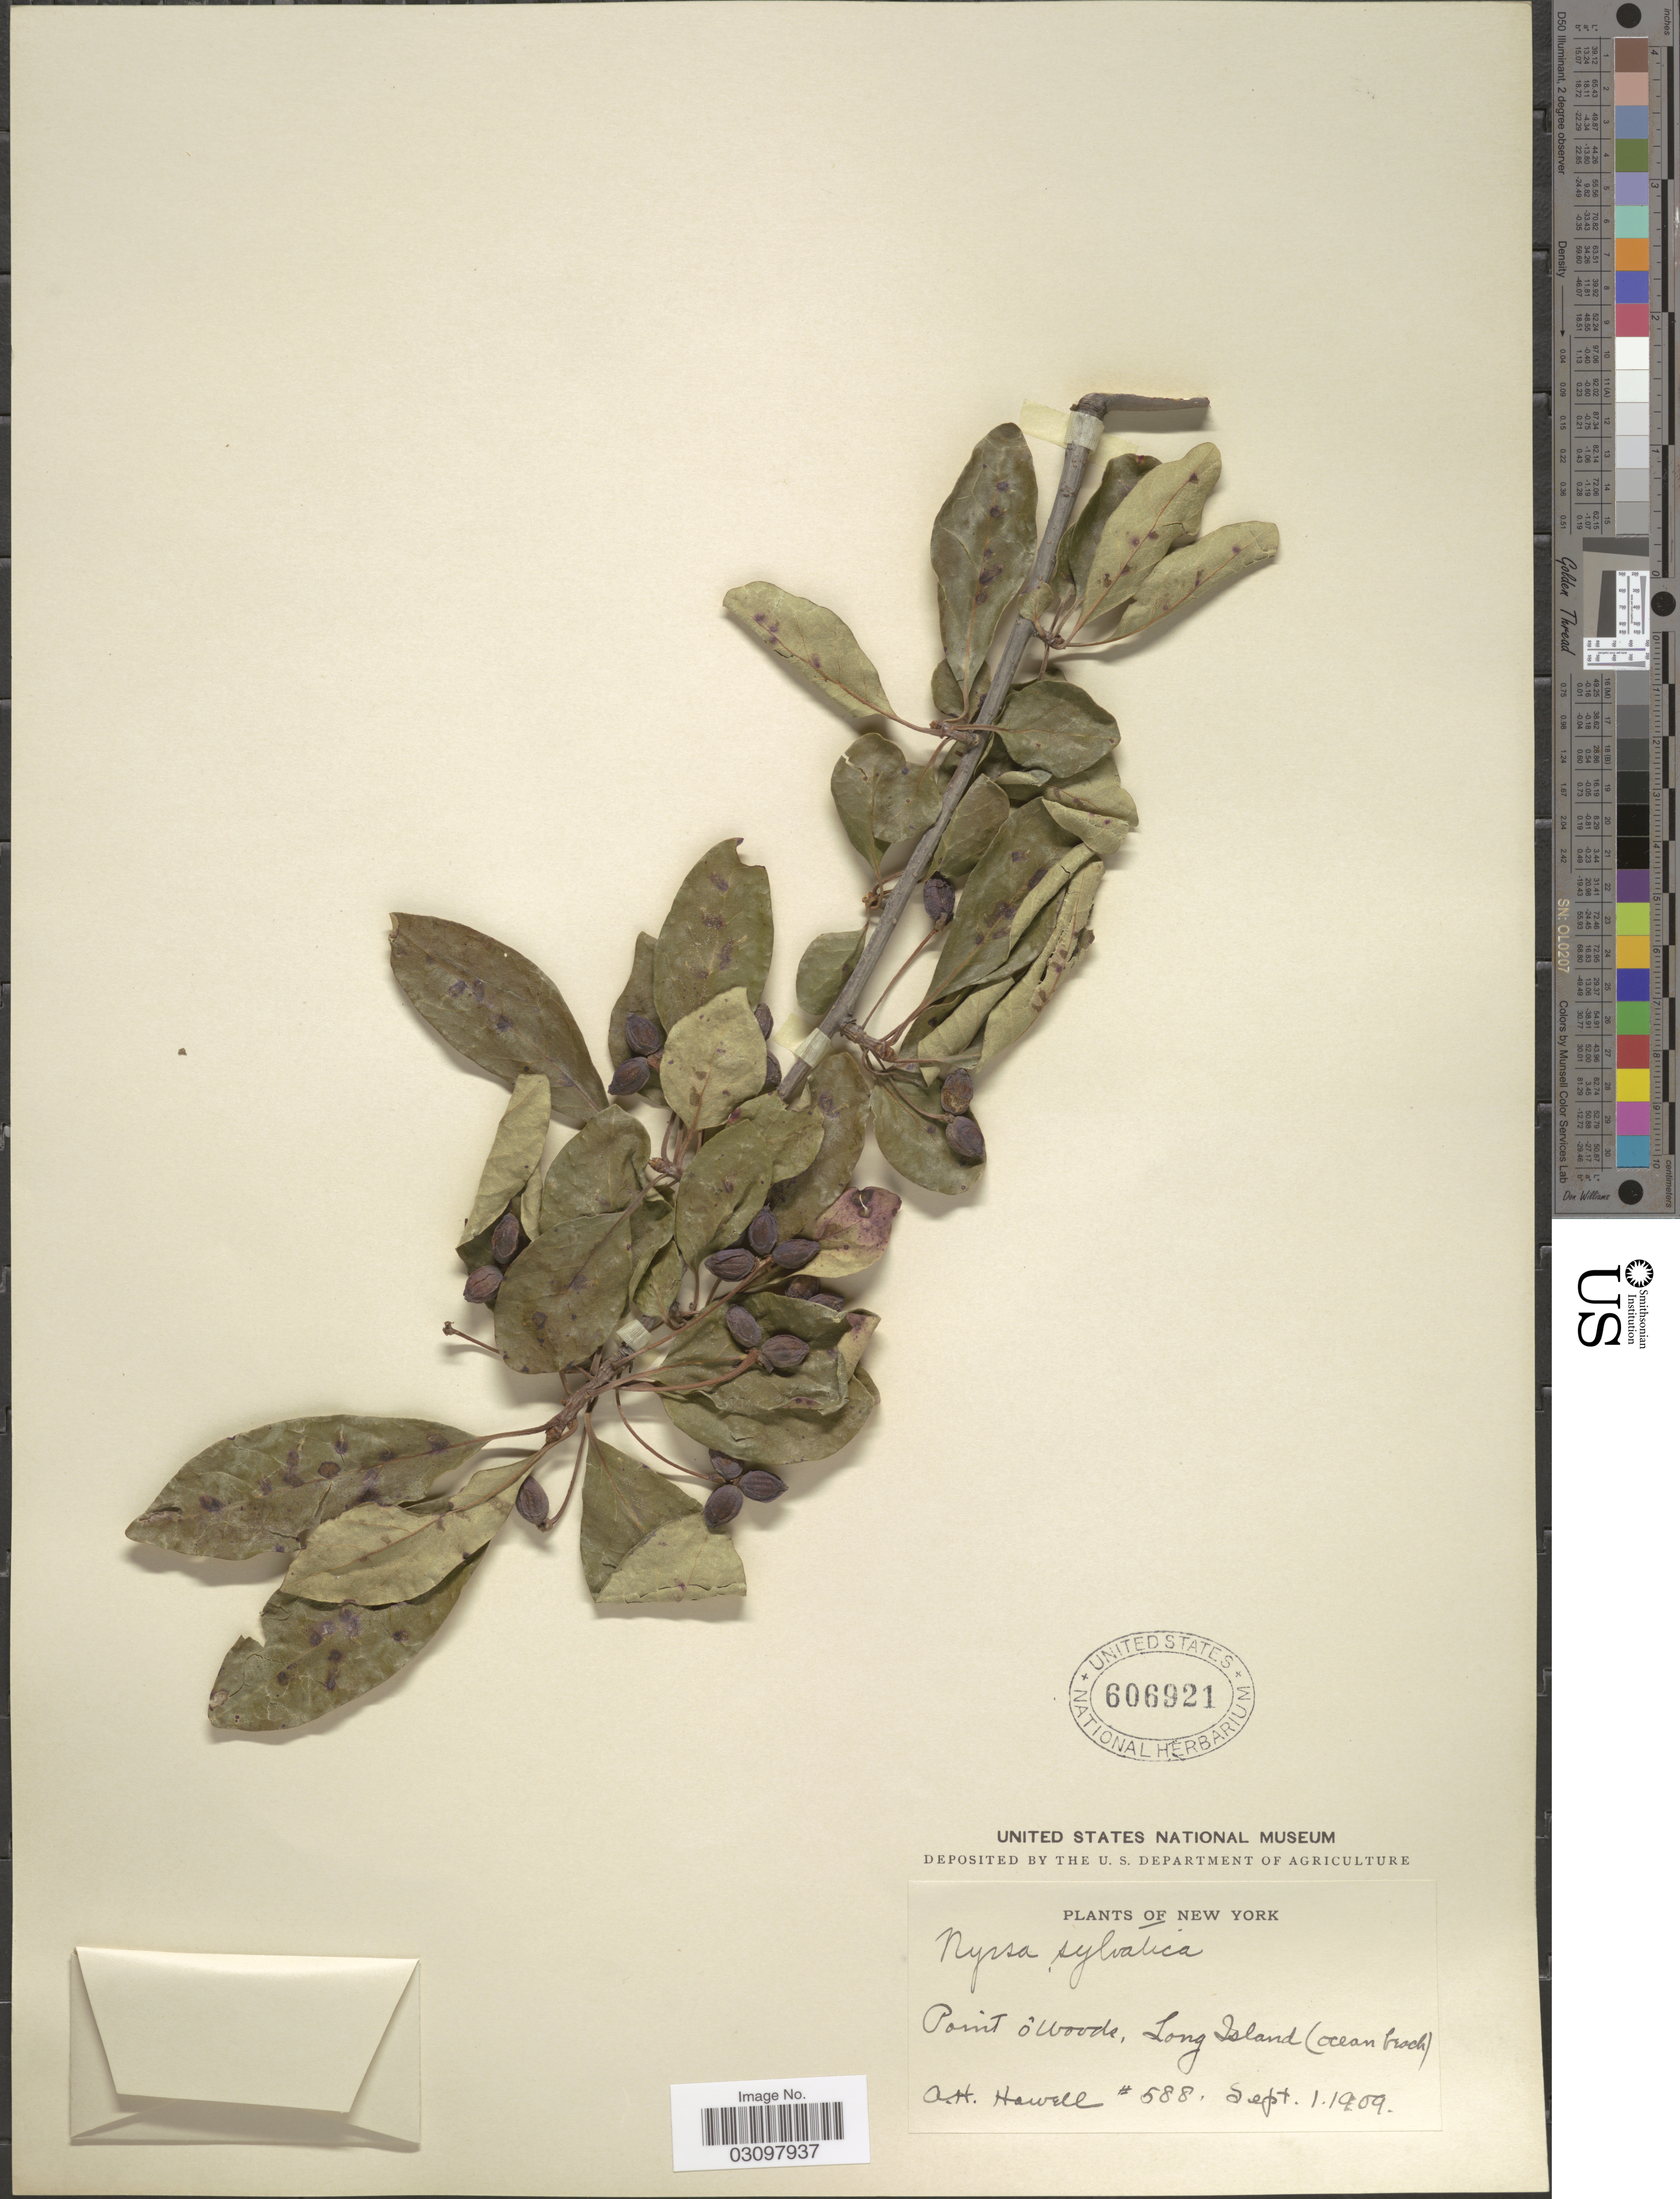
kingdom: Plantae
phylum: Tracheophyta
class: Magnoliopsida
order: Cornales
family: Nyssaceae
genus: Nyssa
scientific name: Nyssa sylvatica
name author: Marshall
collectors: A. Howell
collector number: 588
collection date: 1909-09-01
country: United States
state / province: New York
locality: Point o'Woods, Long Island (ocean beach).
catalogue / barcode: US 606921